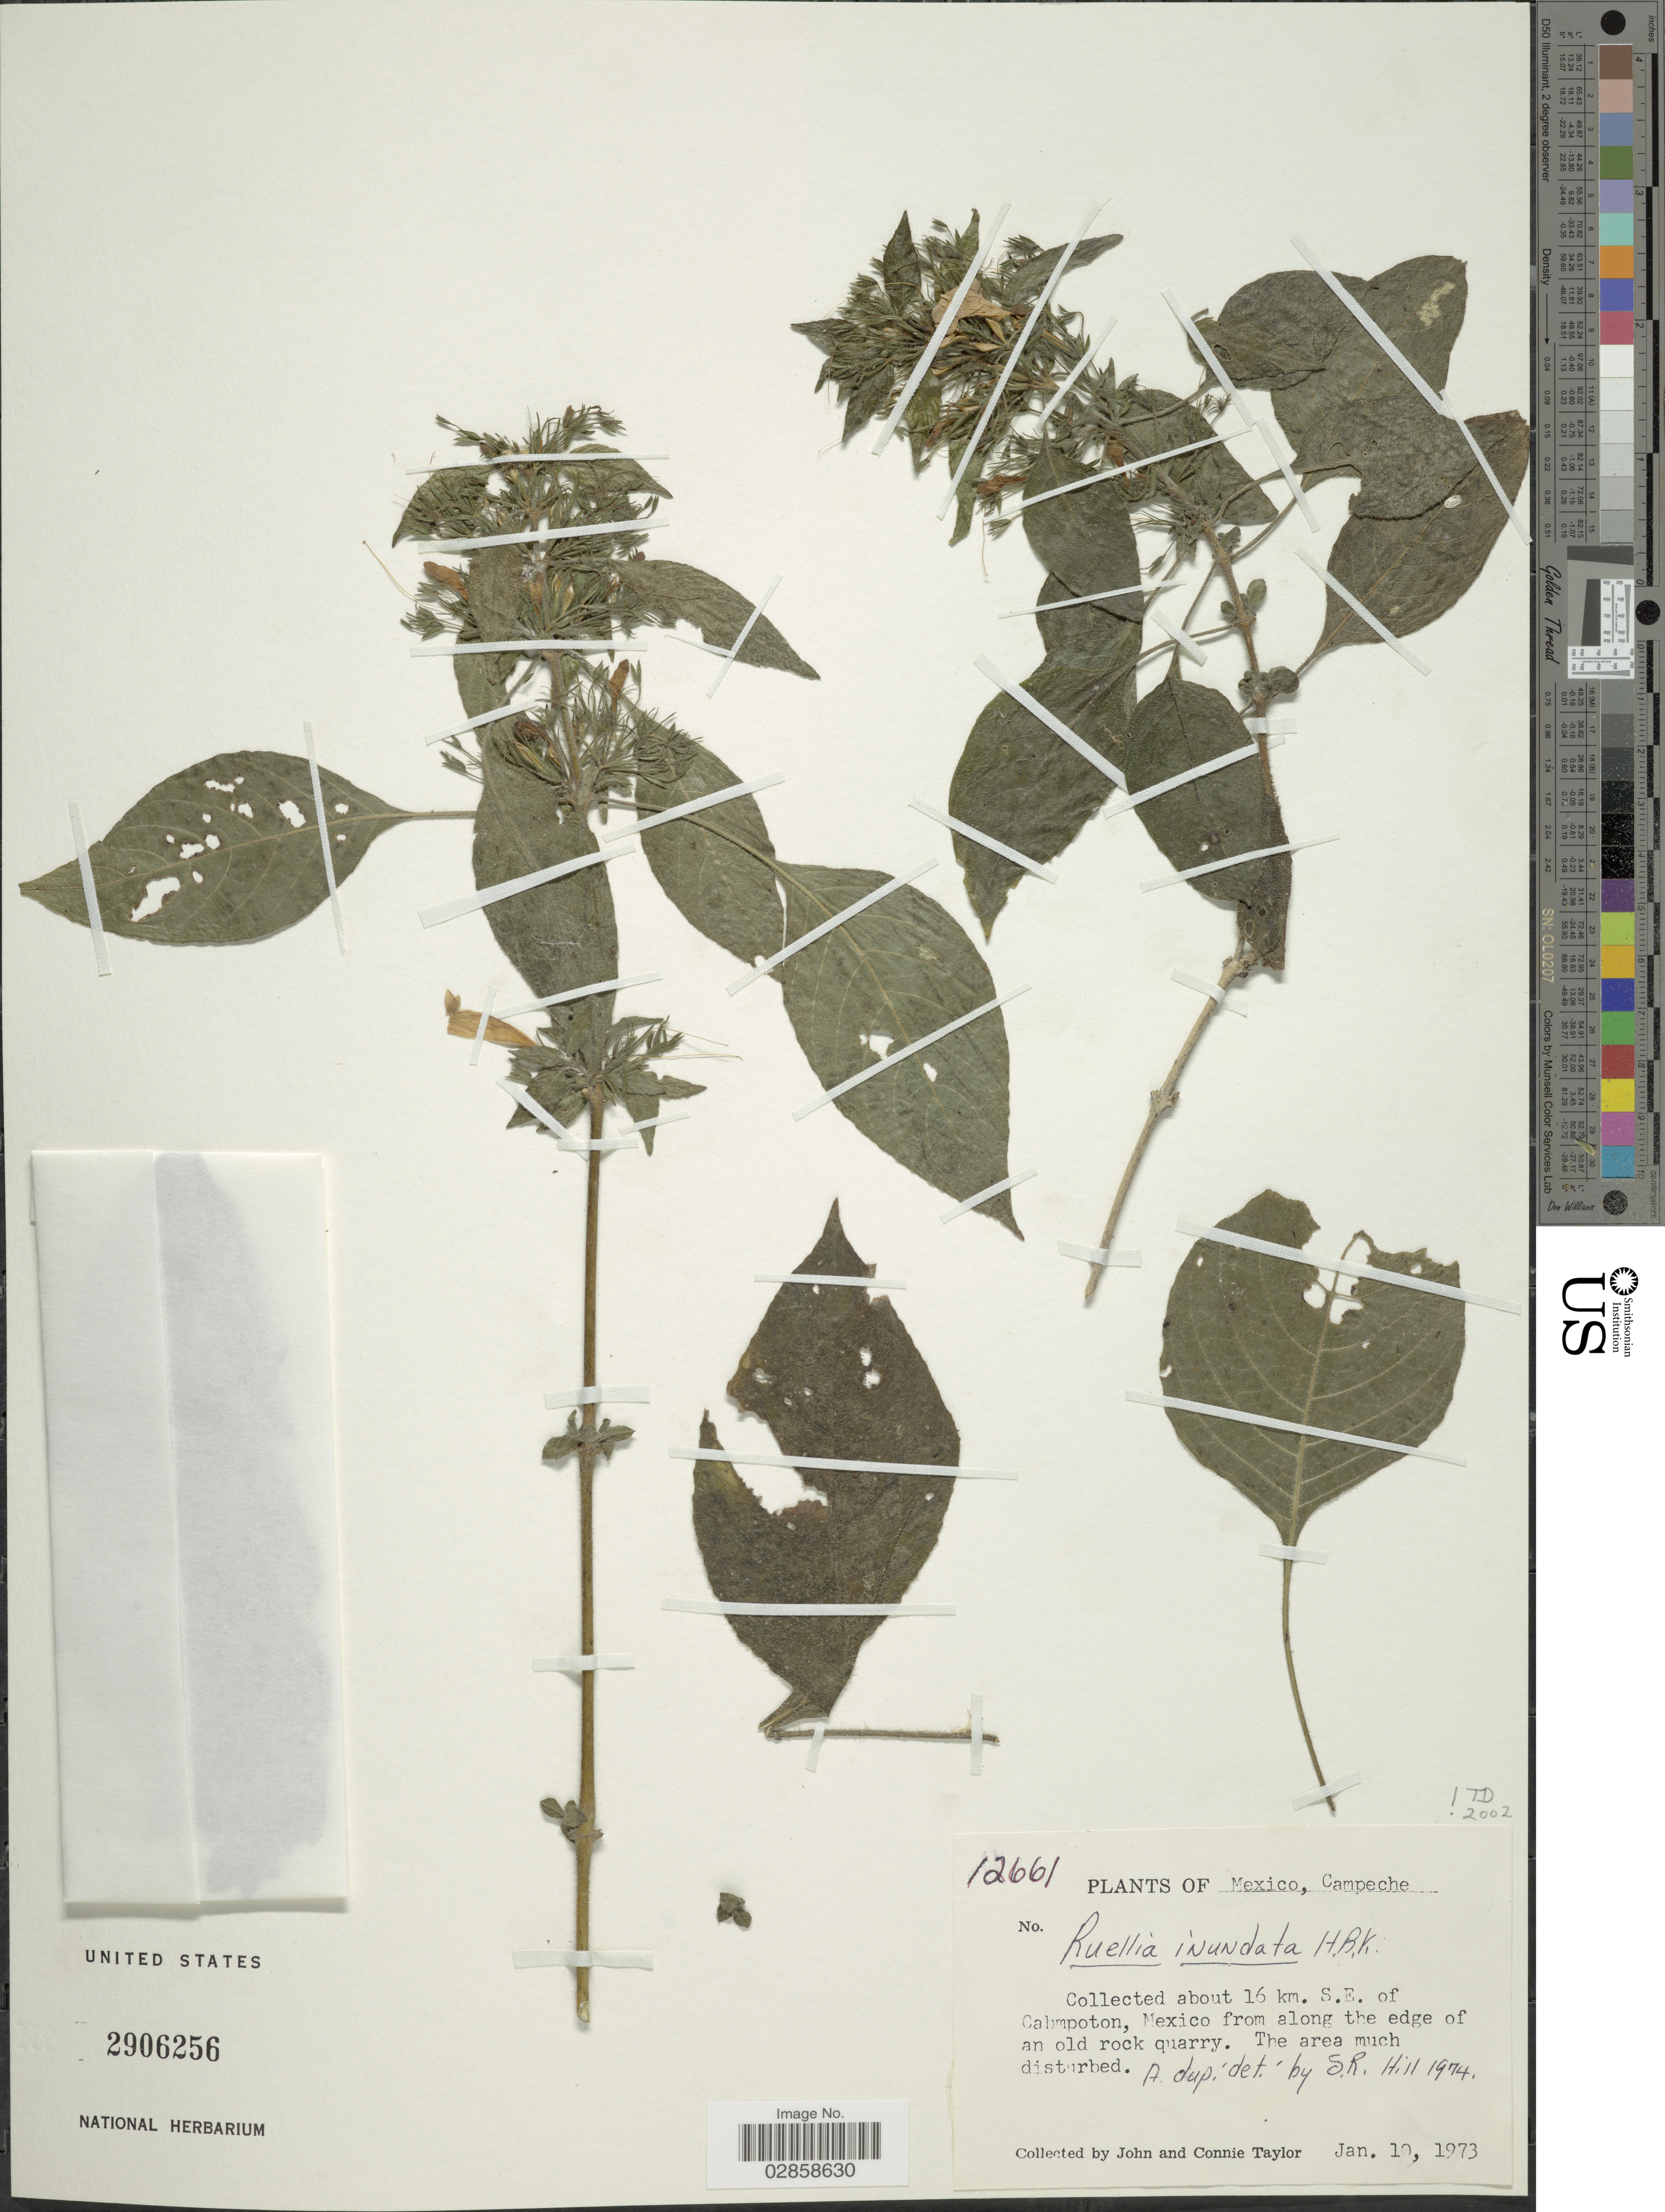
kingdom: Plantae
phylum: Tracheophyta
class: Magnoliopsida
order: Lamiales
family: Acanthaceae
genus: Ruellia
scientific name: Ruellia inundata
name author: Kunth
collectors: J. Taylor & C. Taylor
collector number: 12661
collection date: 1973-01-10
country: Mexico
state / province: Campeche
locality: About 16 km. S. E. of Cahmpoton, Mexico from along the edge of an old rocky quarry.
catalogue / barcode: US 2906256